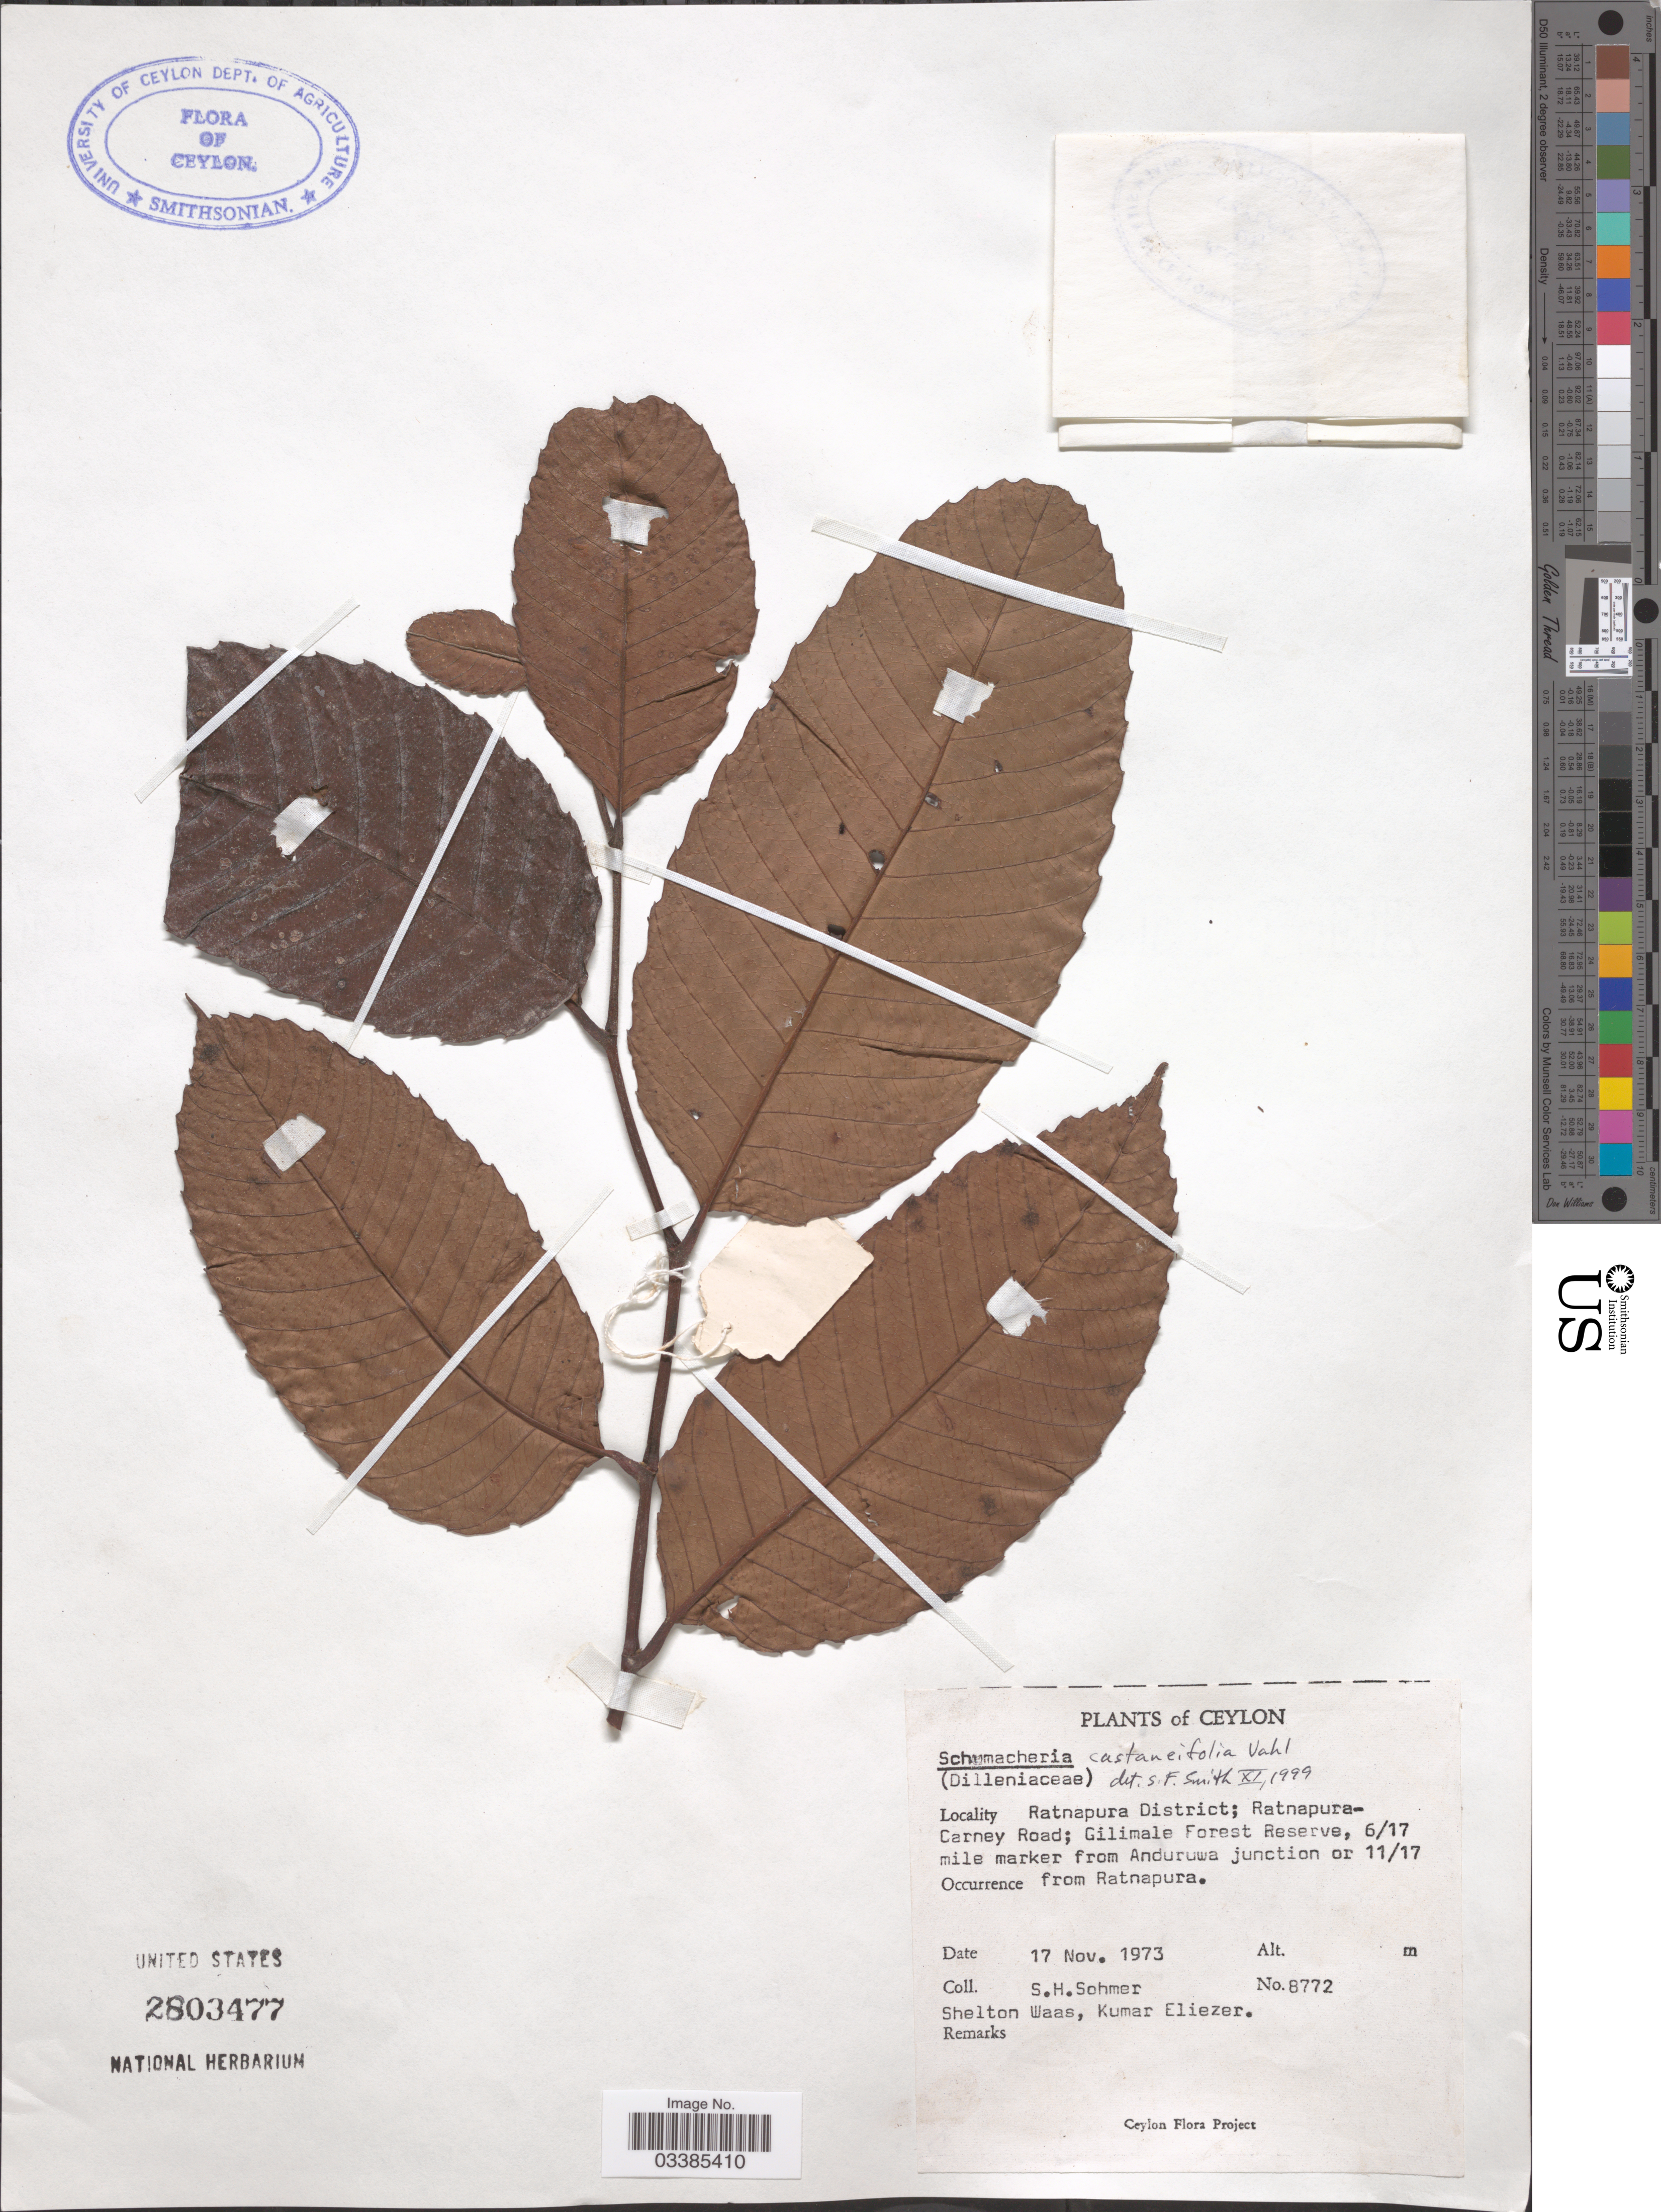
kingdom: Plantae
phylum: Tracheophyta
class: Magnoliopsida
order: Dilleniales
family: Dilleniaceae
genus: Schumacheria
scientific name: Schumacheria castaneifolia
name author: Vahl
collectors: S. H. Sohmer, S. Waas & K. Eliezer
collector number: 8772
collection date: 1973-11-17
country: Sri Lanka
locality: Ceylon. Ratnapura District; Ratnapura-Carney Road; Gilimale Forest Reserve, 6/17 mile marker from Anduruwa junction on 11/17 from Ratnapura.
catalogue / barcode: US 2803477